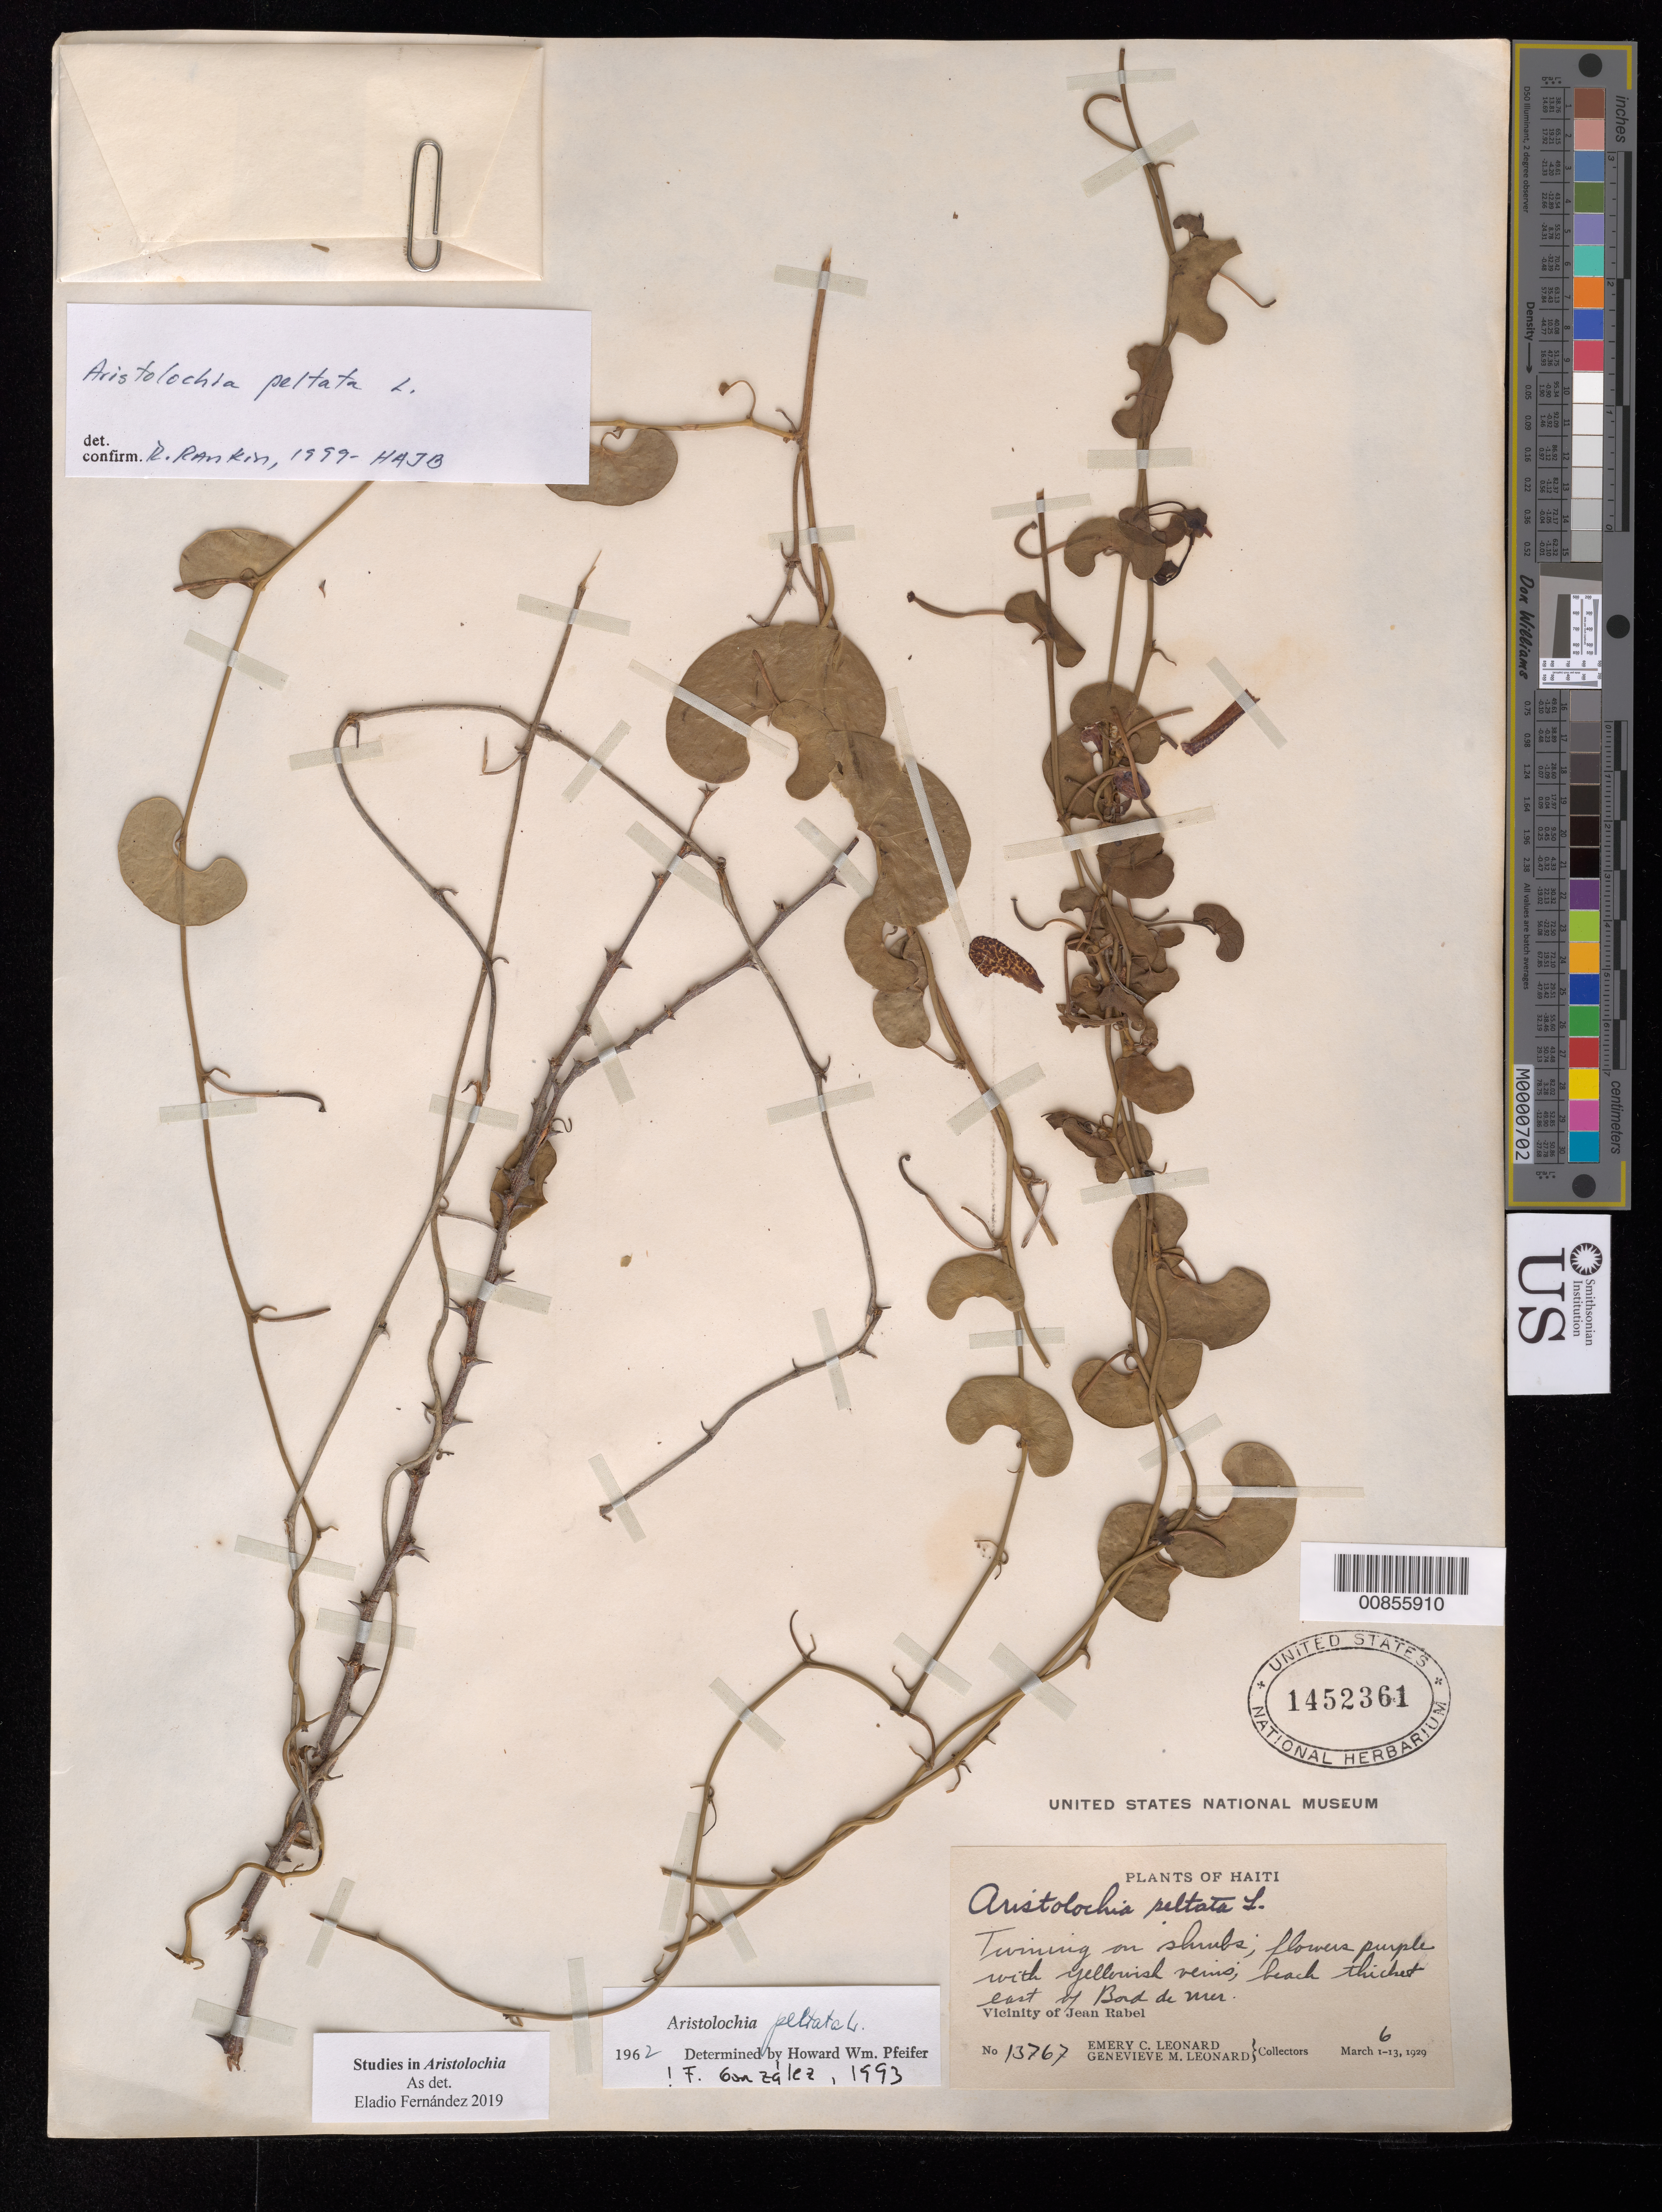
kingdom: Plantae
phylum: Tracheophyta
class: Magnoliopsida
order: Piperales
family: Aristolochiaceae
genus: Aristolochia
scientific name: Aristolochia peltata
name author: L.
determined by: Rankin Rodriguez, Rosa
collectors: E. C. Leonard & G. M. Leonard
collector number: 13767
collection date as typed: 06 Mar 1929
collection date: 1929-03-06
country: Haiti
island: Hispaniola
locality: Vicinity of Jean Rabel. Beach thicket east of Bord du Mer.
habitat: Twining on shrubs. Beach thicket.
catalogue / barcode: US 1452361